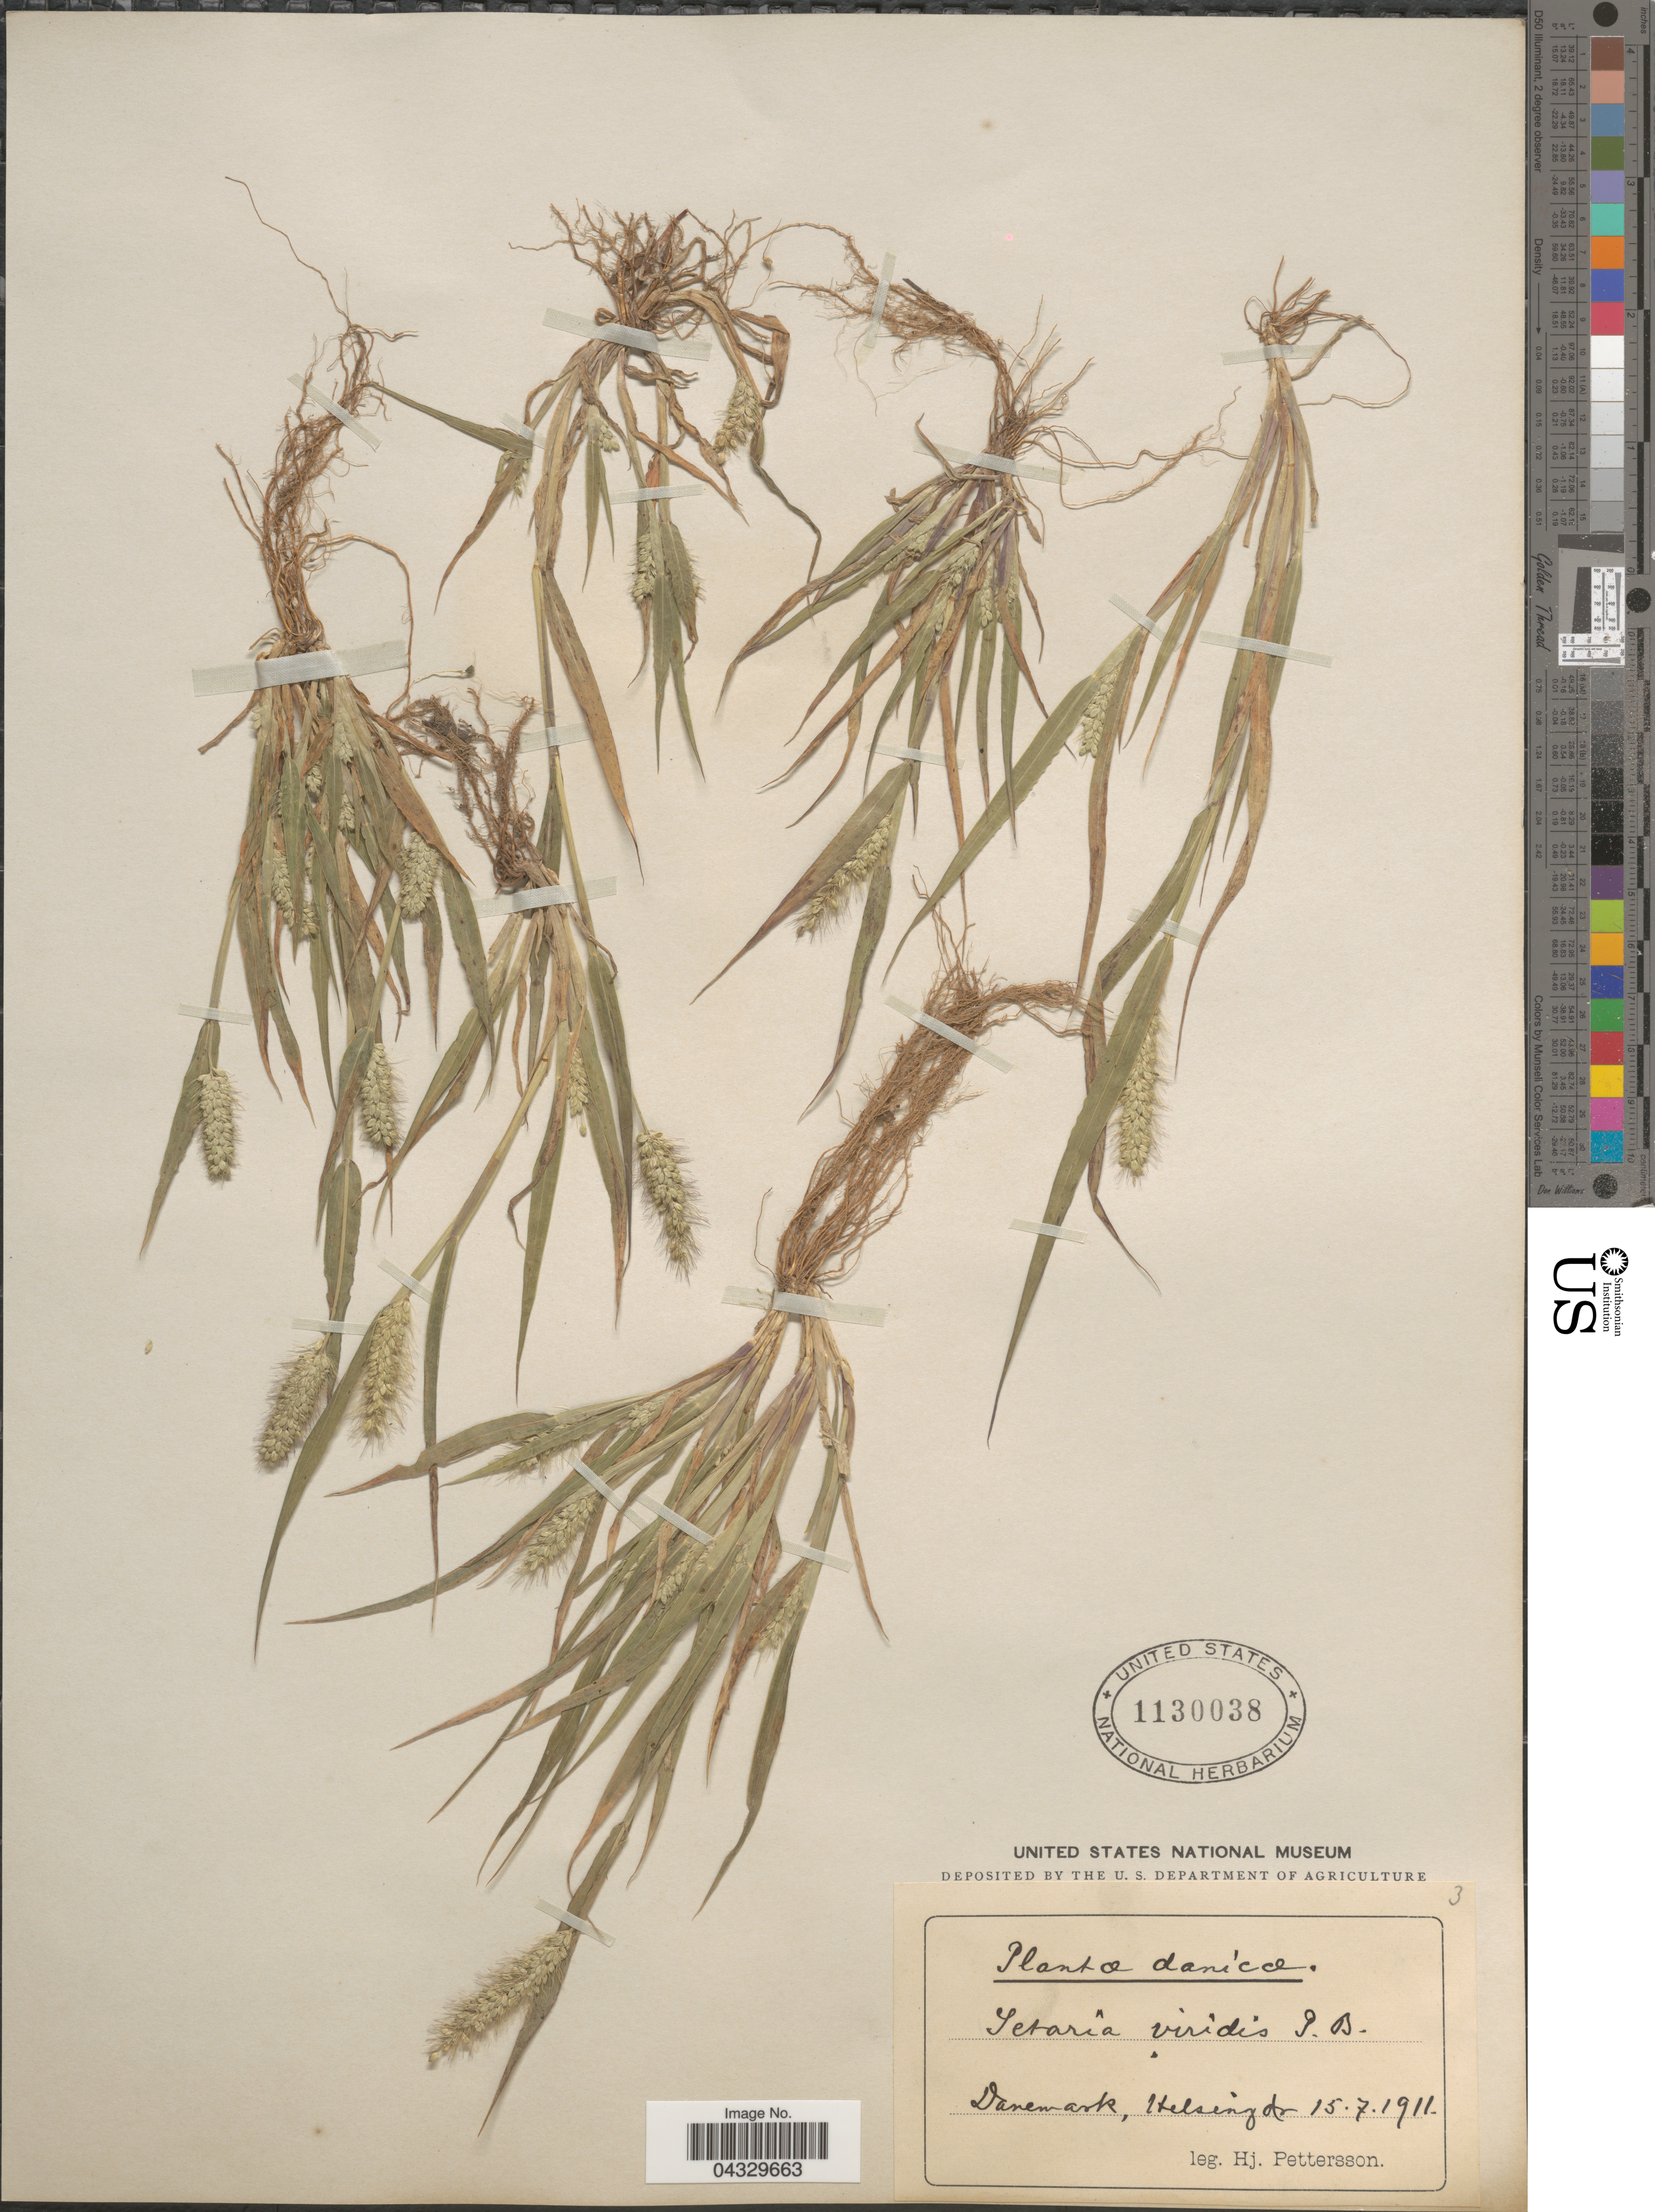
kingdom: Plantae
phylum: Tracheophyta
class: Liliopsida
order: Poales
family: Poaceae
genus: Setaria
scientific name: Setaria viridis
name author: (L.) P. Beauv.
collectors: H. Pettersson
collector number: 3?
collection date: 1911-07-15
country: Denmark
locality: Danicæ. Danemark, Helsingør.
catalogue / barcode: US 1130038